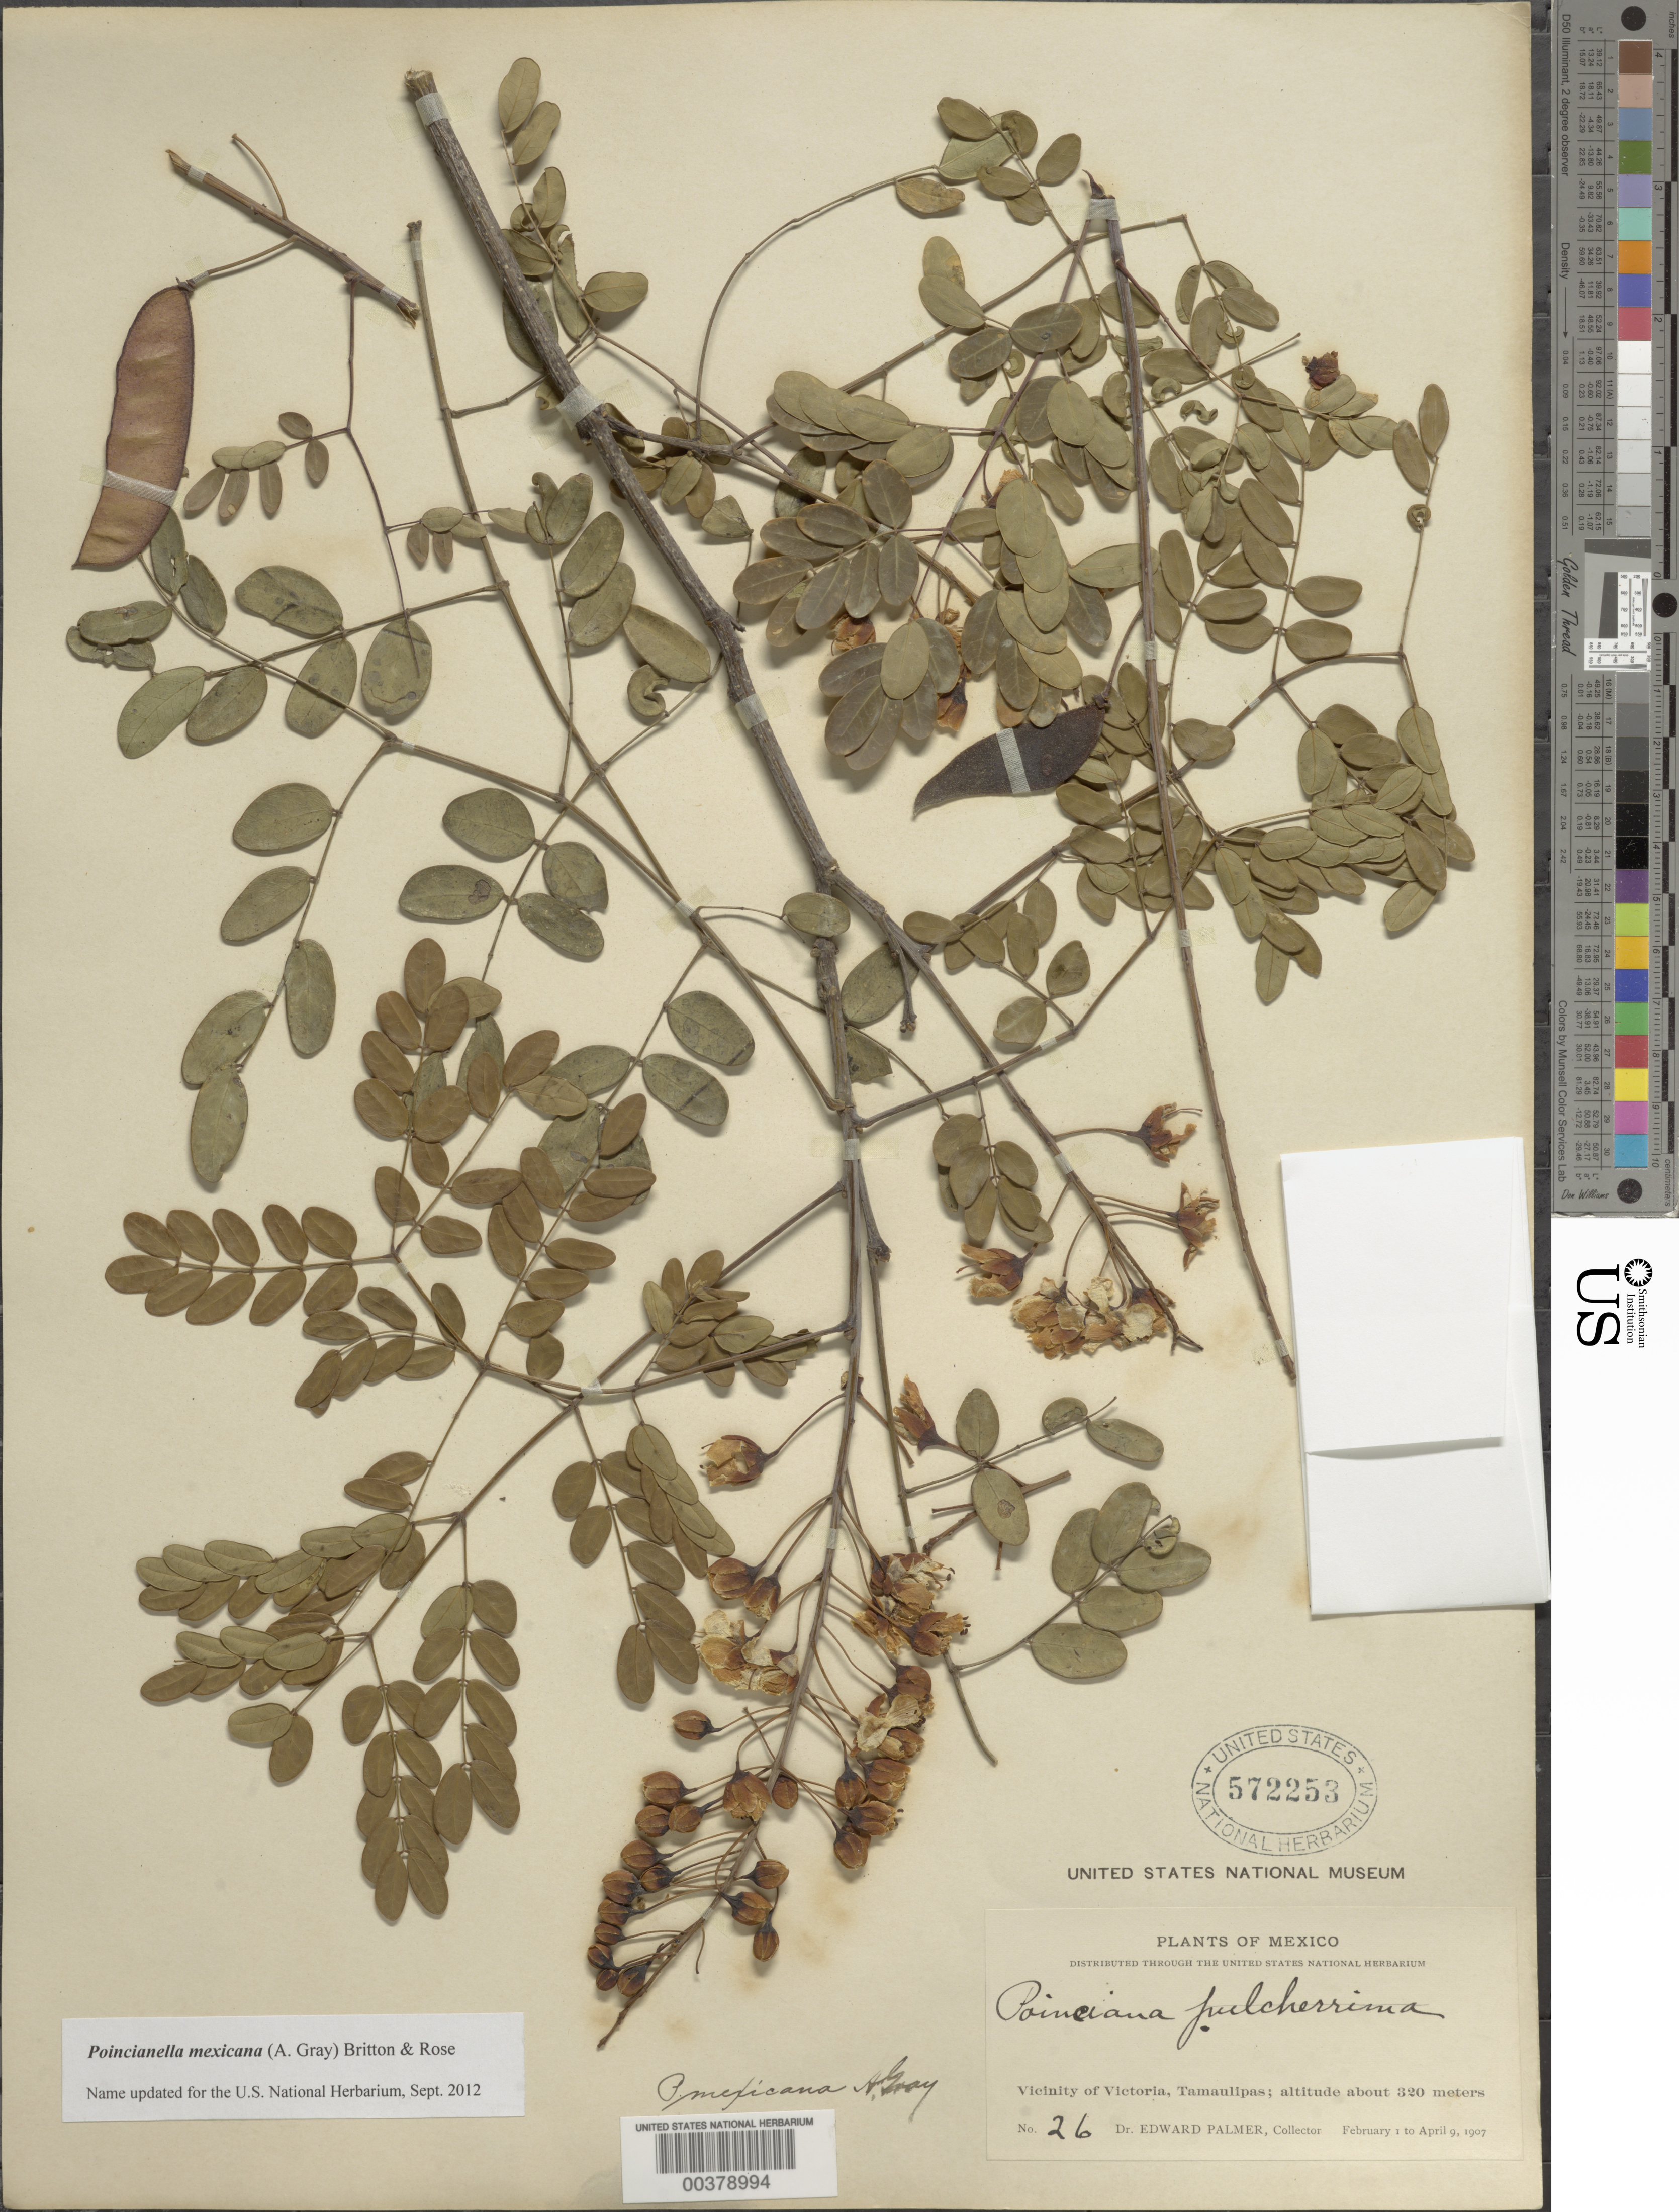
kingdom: Plantae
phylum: Tracheophyta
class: Magnoliopsida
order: Fabales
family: Fabaceae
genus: Erythrostemon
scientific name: Erythrostemon mexicanus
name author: (Rose) Gagnon & G.P. Lewis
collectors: E. Palmer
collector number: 26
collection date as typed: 01 Feb 1907 to 09 Apr 1907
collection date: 1907-02-01/1907-04-09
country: Mexico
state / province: Tamaulipas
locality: Vicinity of Victoria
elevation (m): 320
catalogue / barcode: US 572253